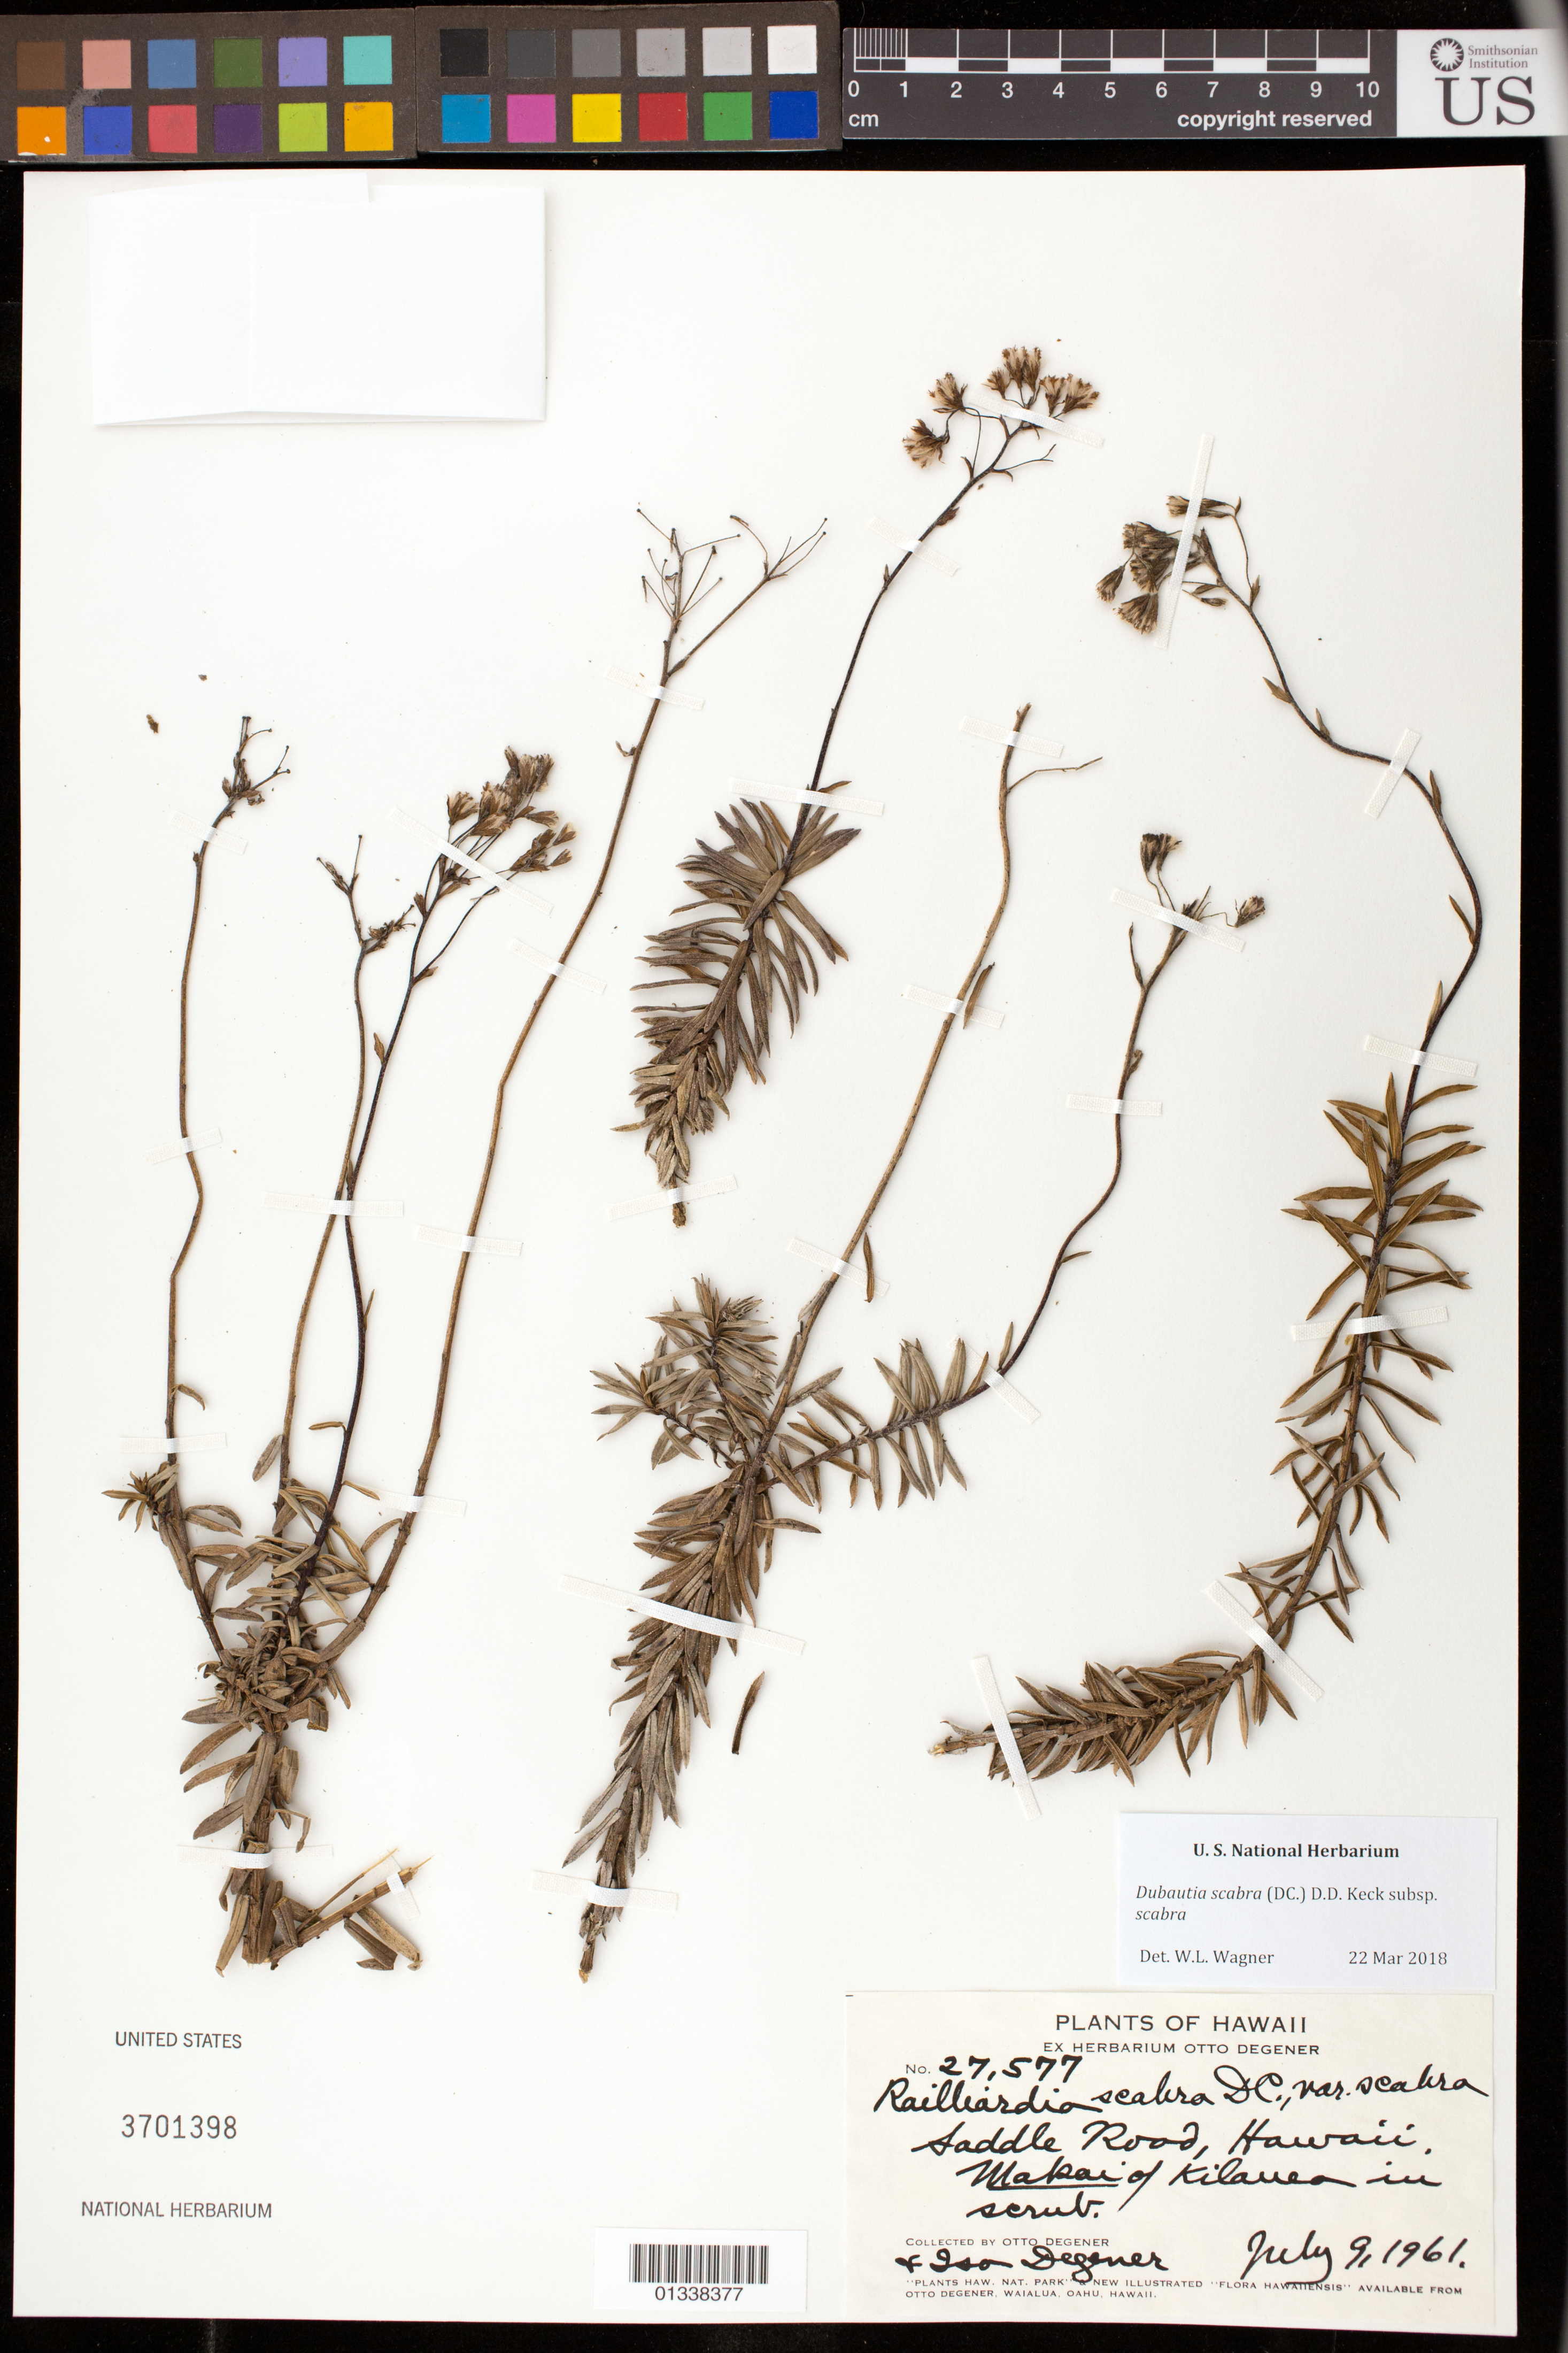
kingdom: Plantae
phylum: Tracheophyta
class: Magnoliopsida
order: Asterales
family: Asteraceae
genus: Dubautia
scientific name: Dubautia scabra subsp. scabra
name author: (DC.) D.D. Keck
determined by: Wagner, W. L., (BOT), Smithsonian Institution - National Museum of Natural History (UNITED STATES)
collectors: O. Degener & I. Degener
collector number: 27577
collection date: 1961-07-09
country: United States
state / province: Hawaii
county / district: Hawaii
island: Hawaii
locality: Saddle Road. Makai of Kilauea.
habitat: In scrub.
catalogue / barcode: US 3701398